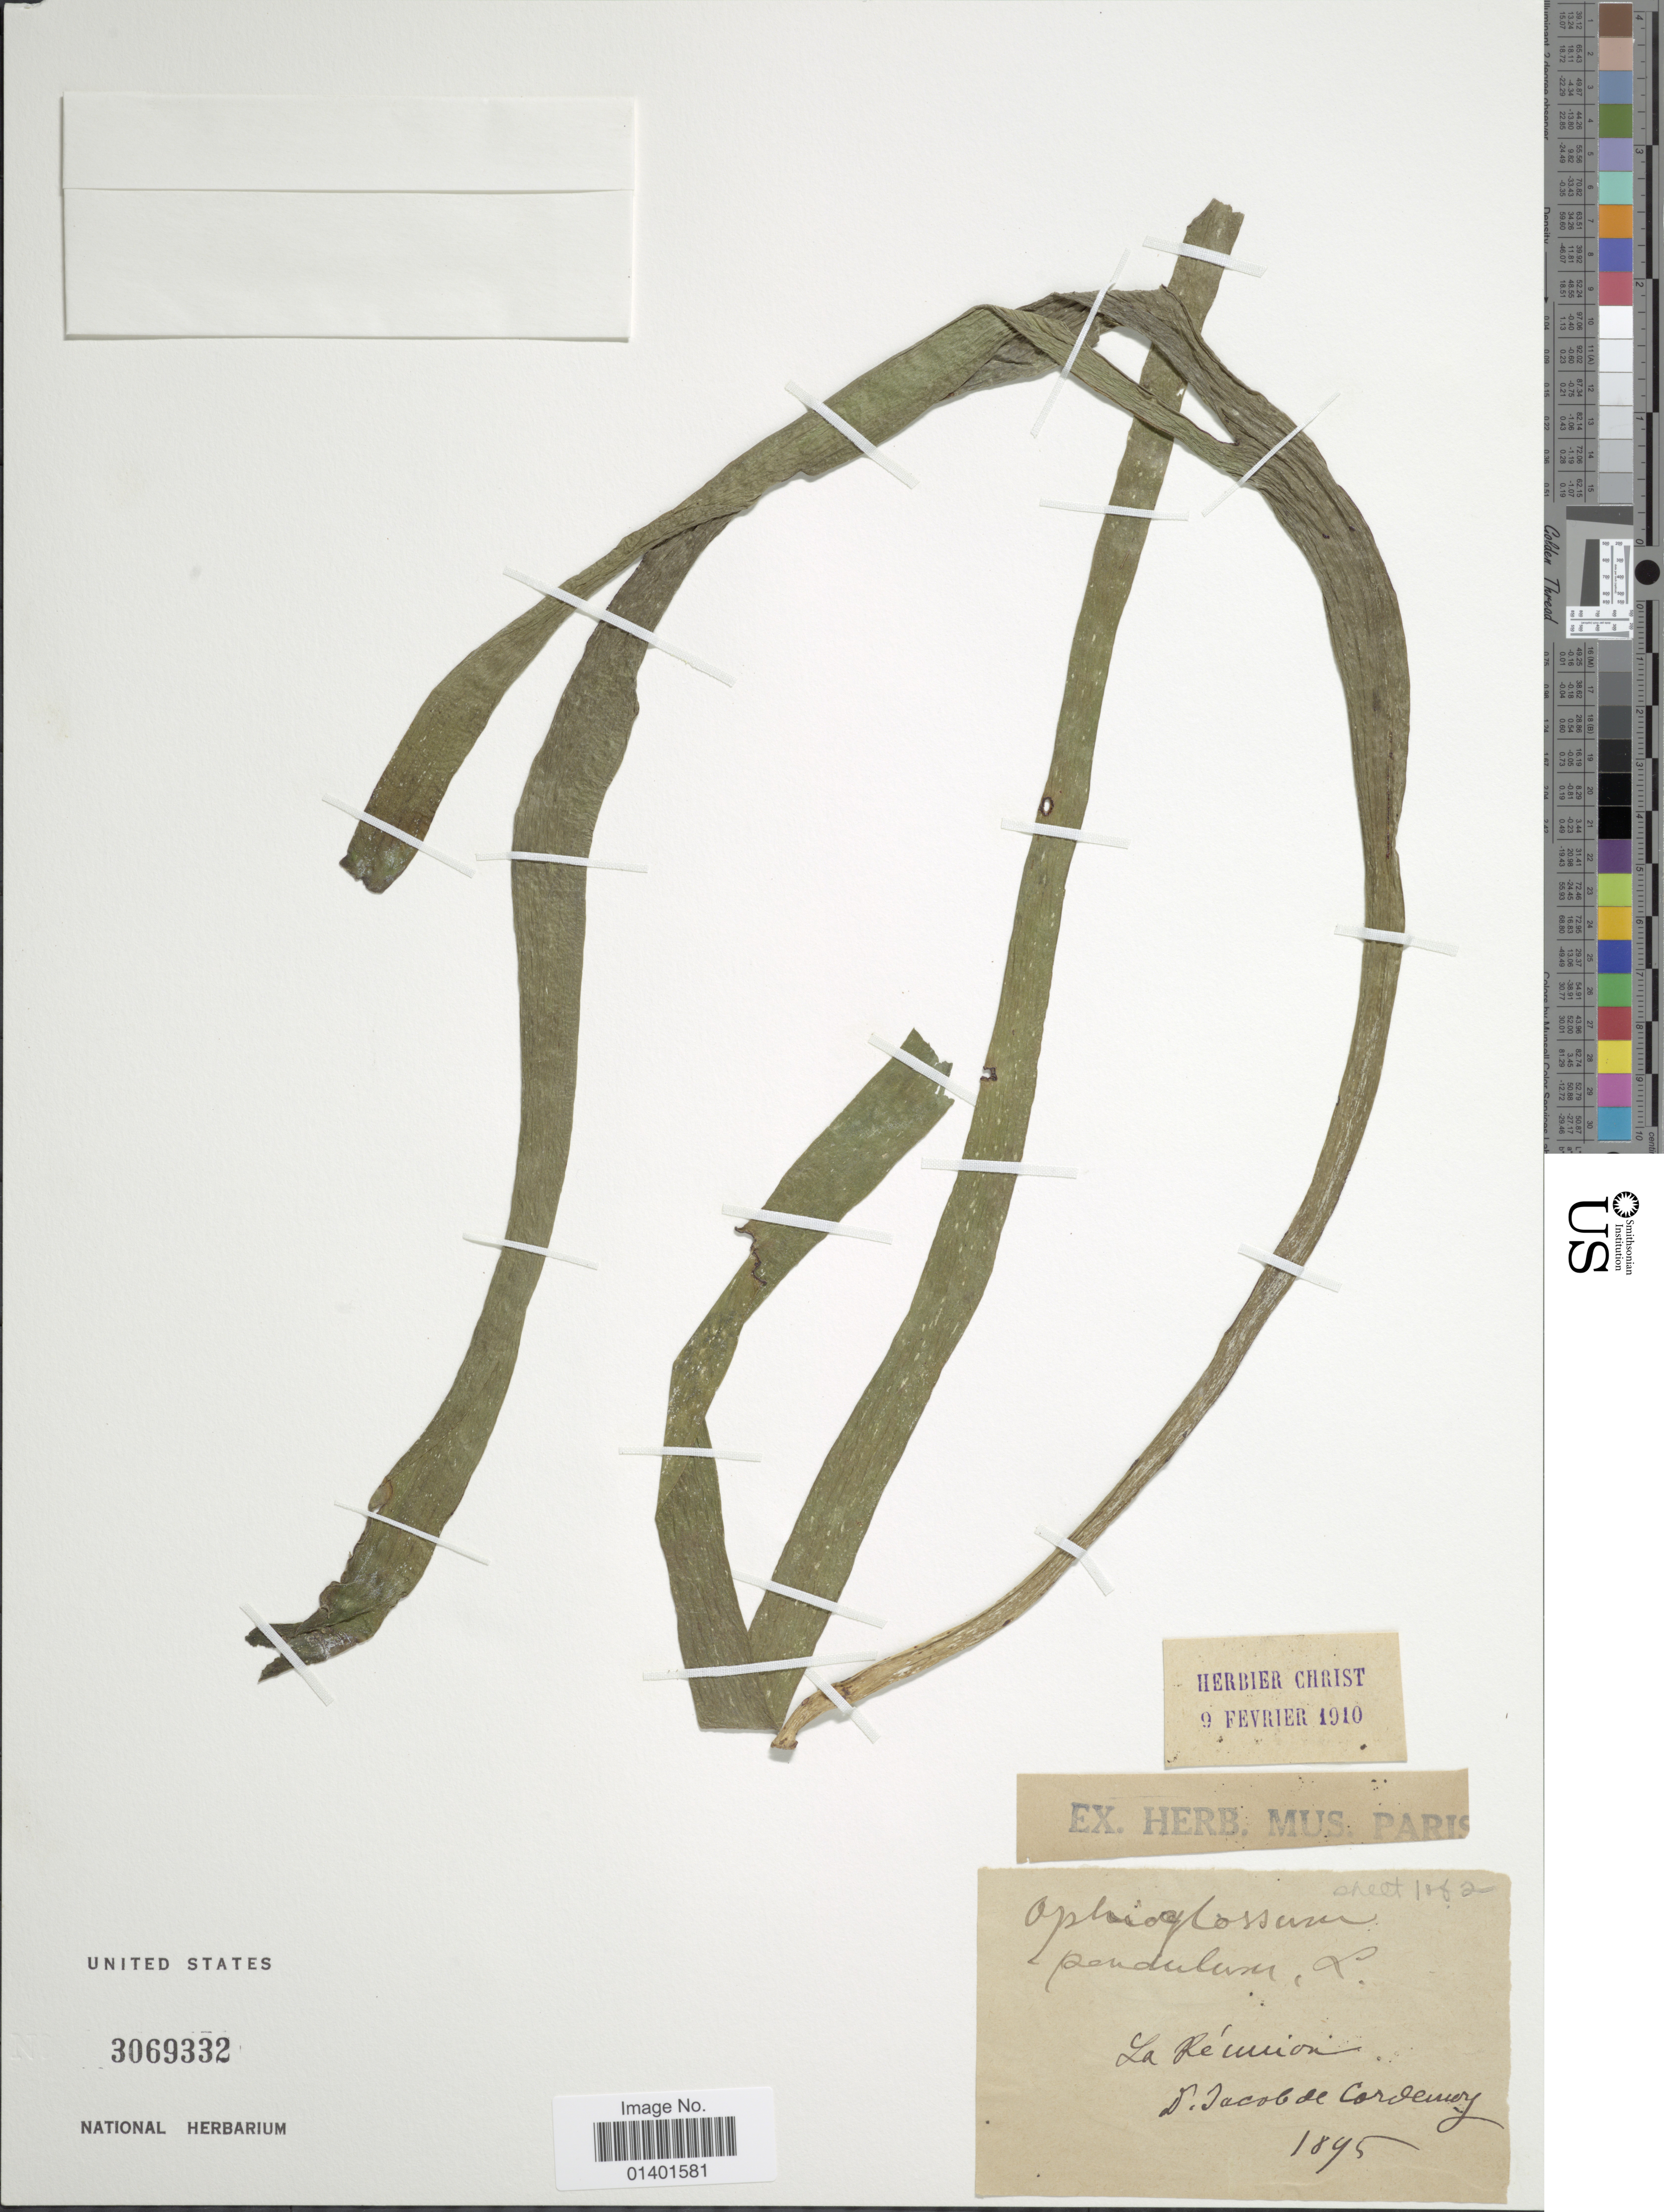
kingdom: Plantae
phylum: Tracheophyta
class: Polypodiopsida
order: Ophioglossales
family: Ophioglossaceae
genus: Ophioglossum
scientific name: Ophioglossum pendulum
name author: L.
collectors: E. J. Cordemoy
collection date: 1895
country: Reunion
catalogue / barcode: US 3069332